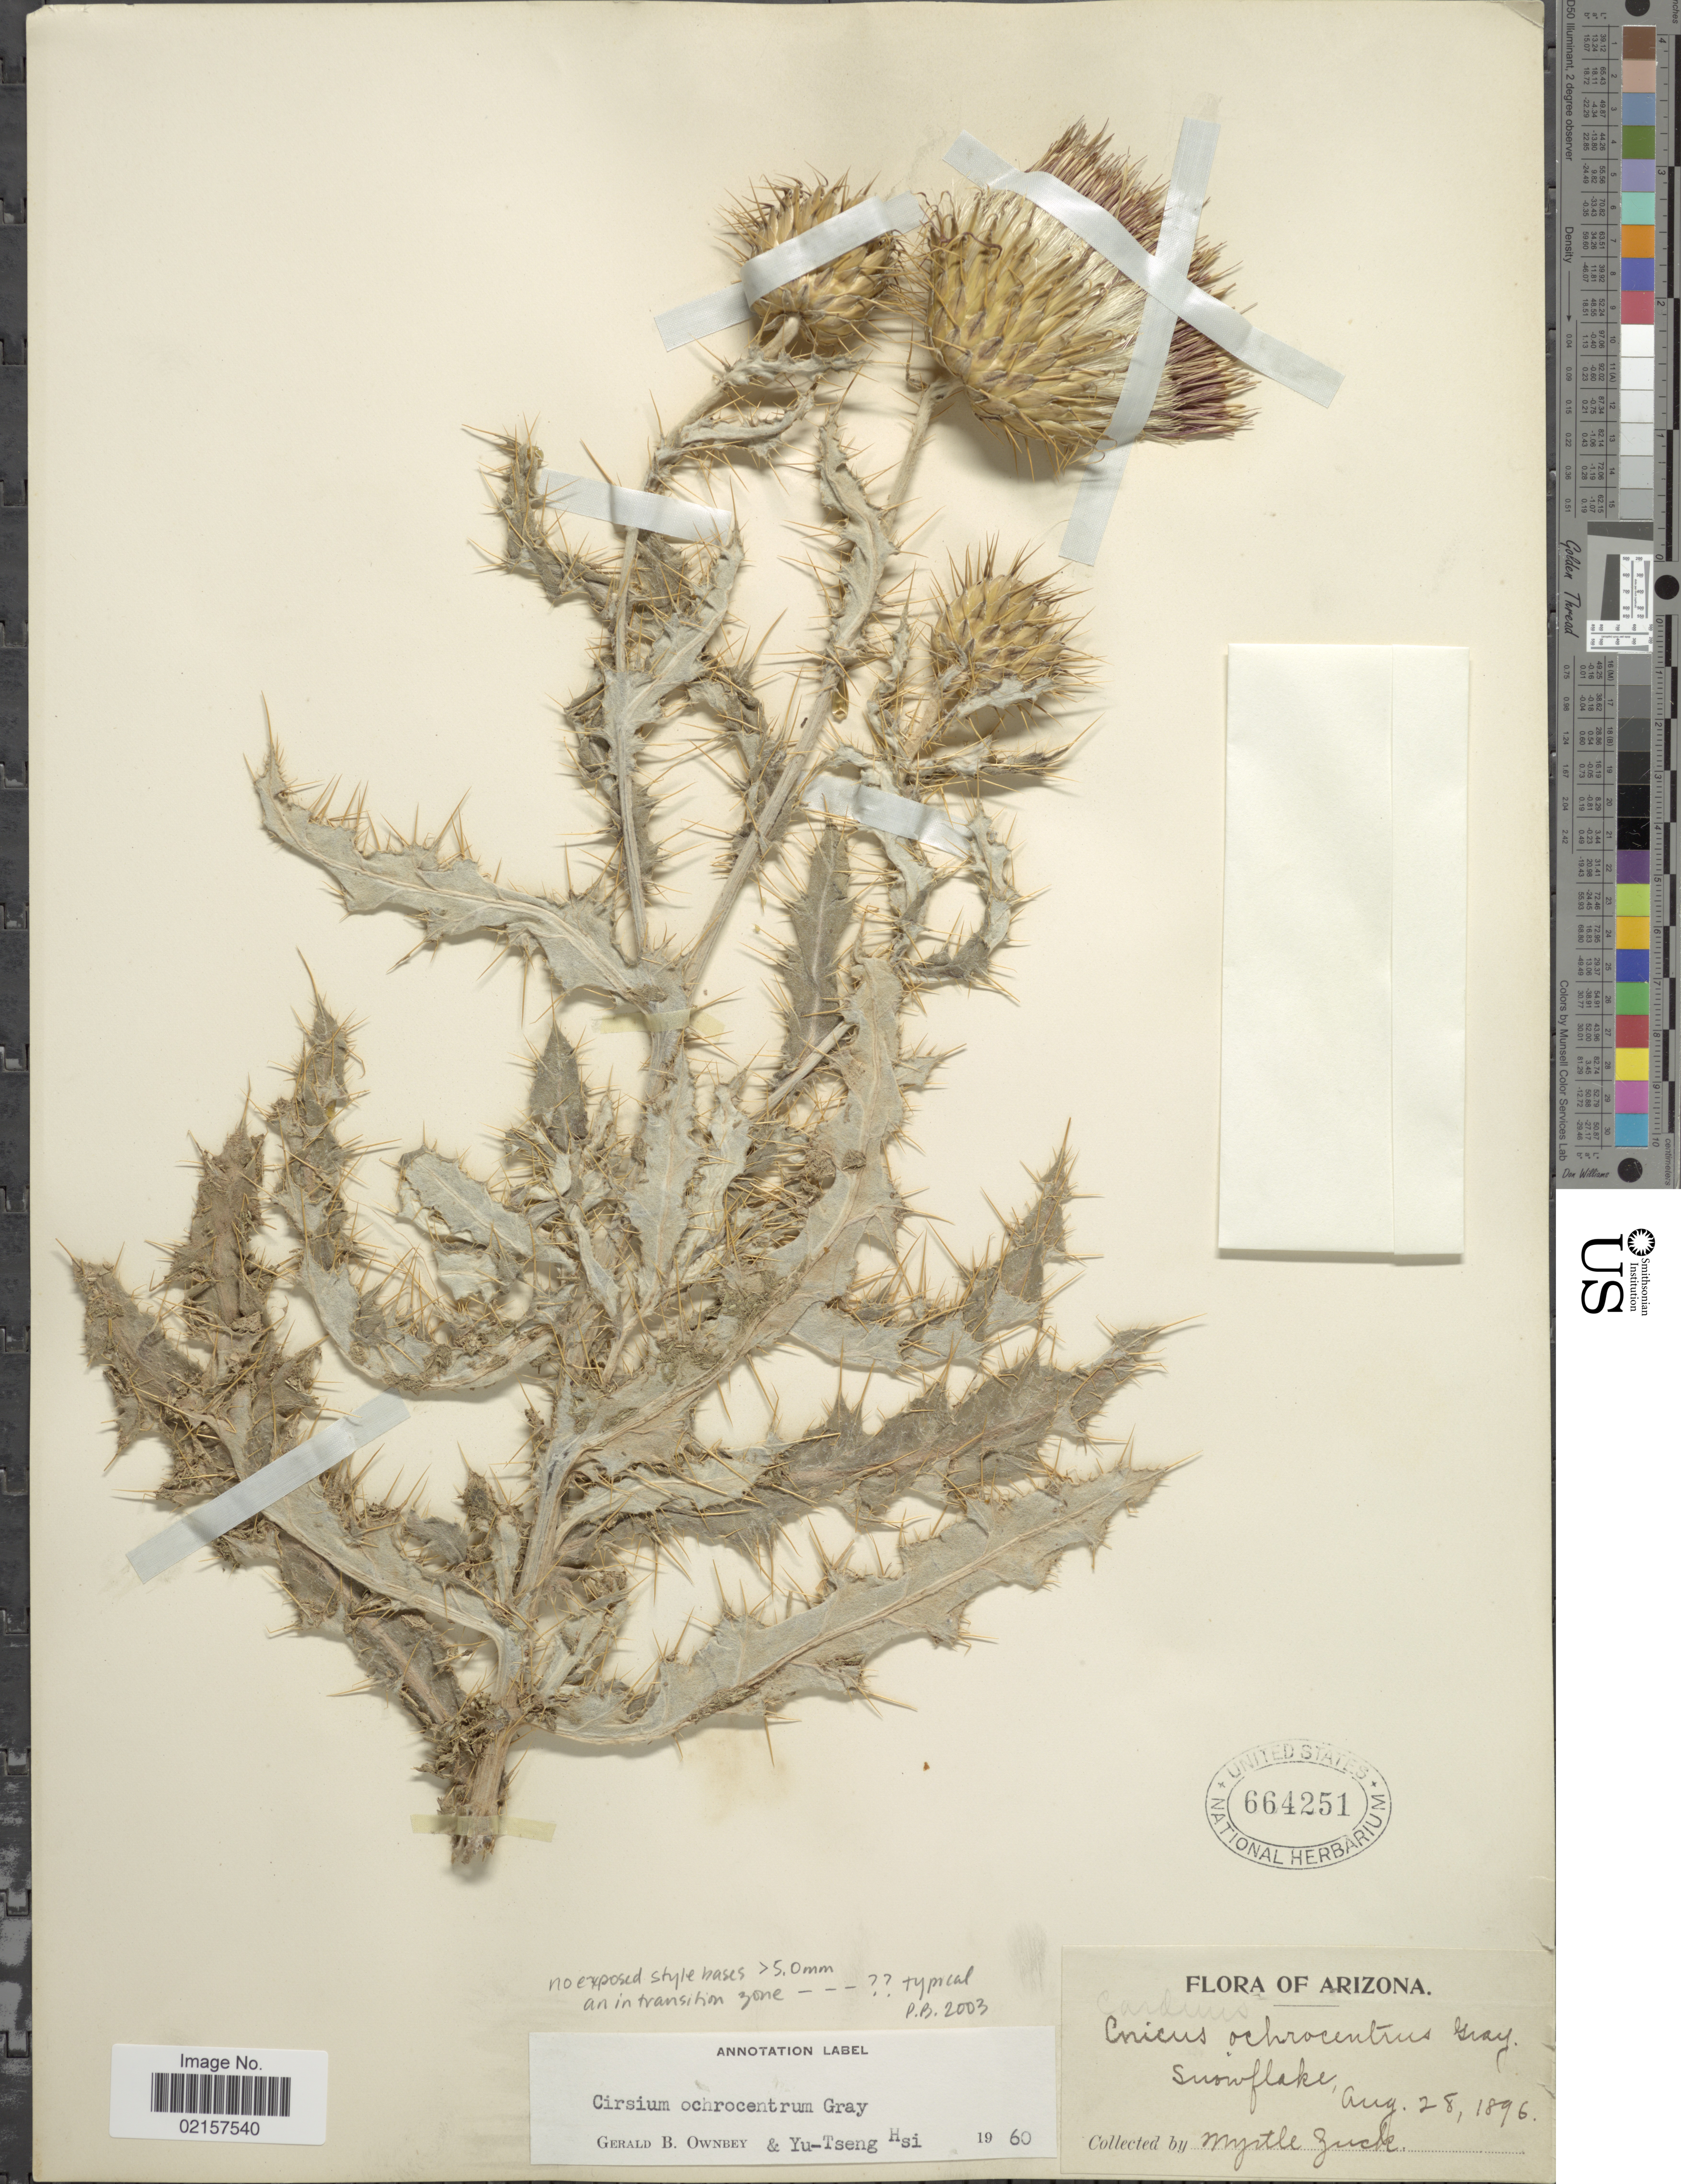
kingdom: Plantae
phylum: Tracheophyta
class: Magnoliopsida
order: Asterales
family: Asteraceae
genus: Cirsium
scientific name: Cirsium ochrocentrum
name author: A. Gray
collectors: M. Zuck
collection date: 1896-08-28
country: United States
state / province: Arizona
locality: Snowflake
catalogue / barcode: US 664251